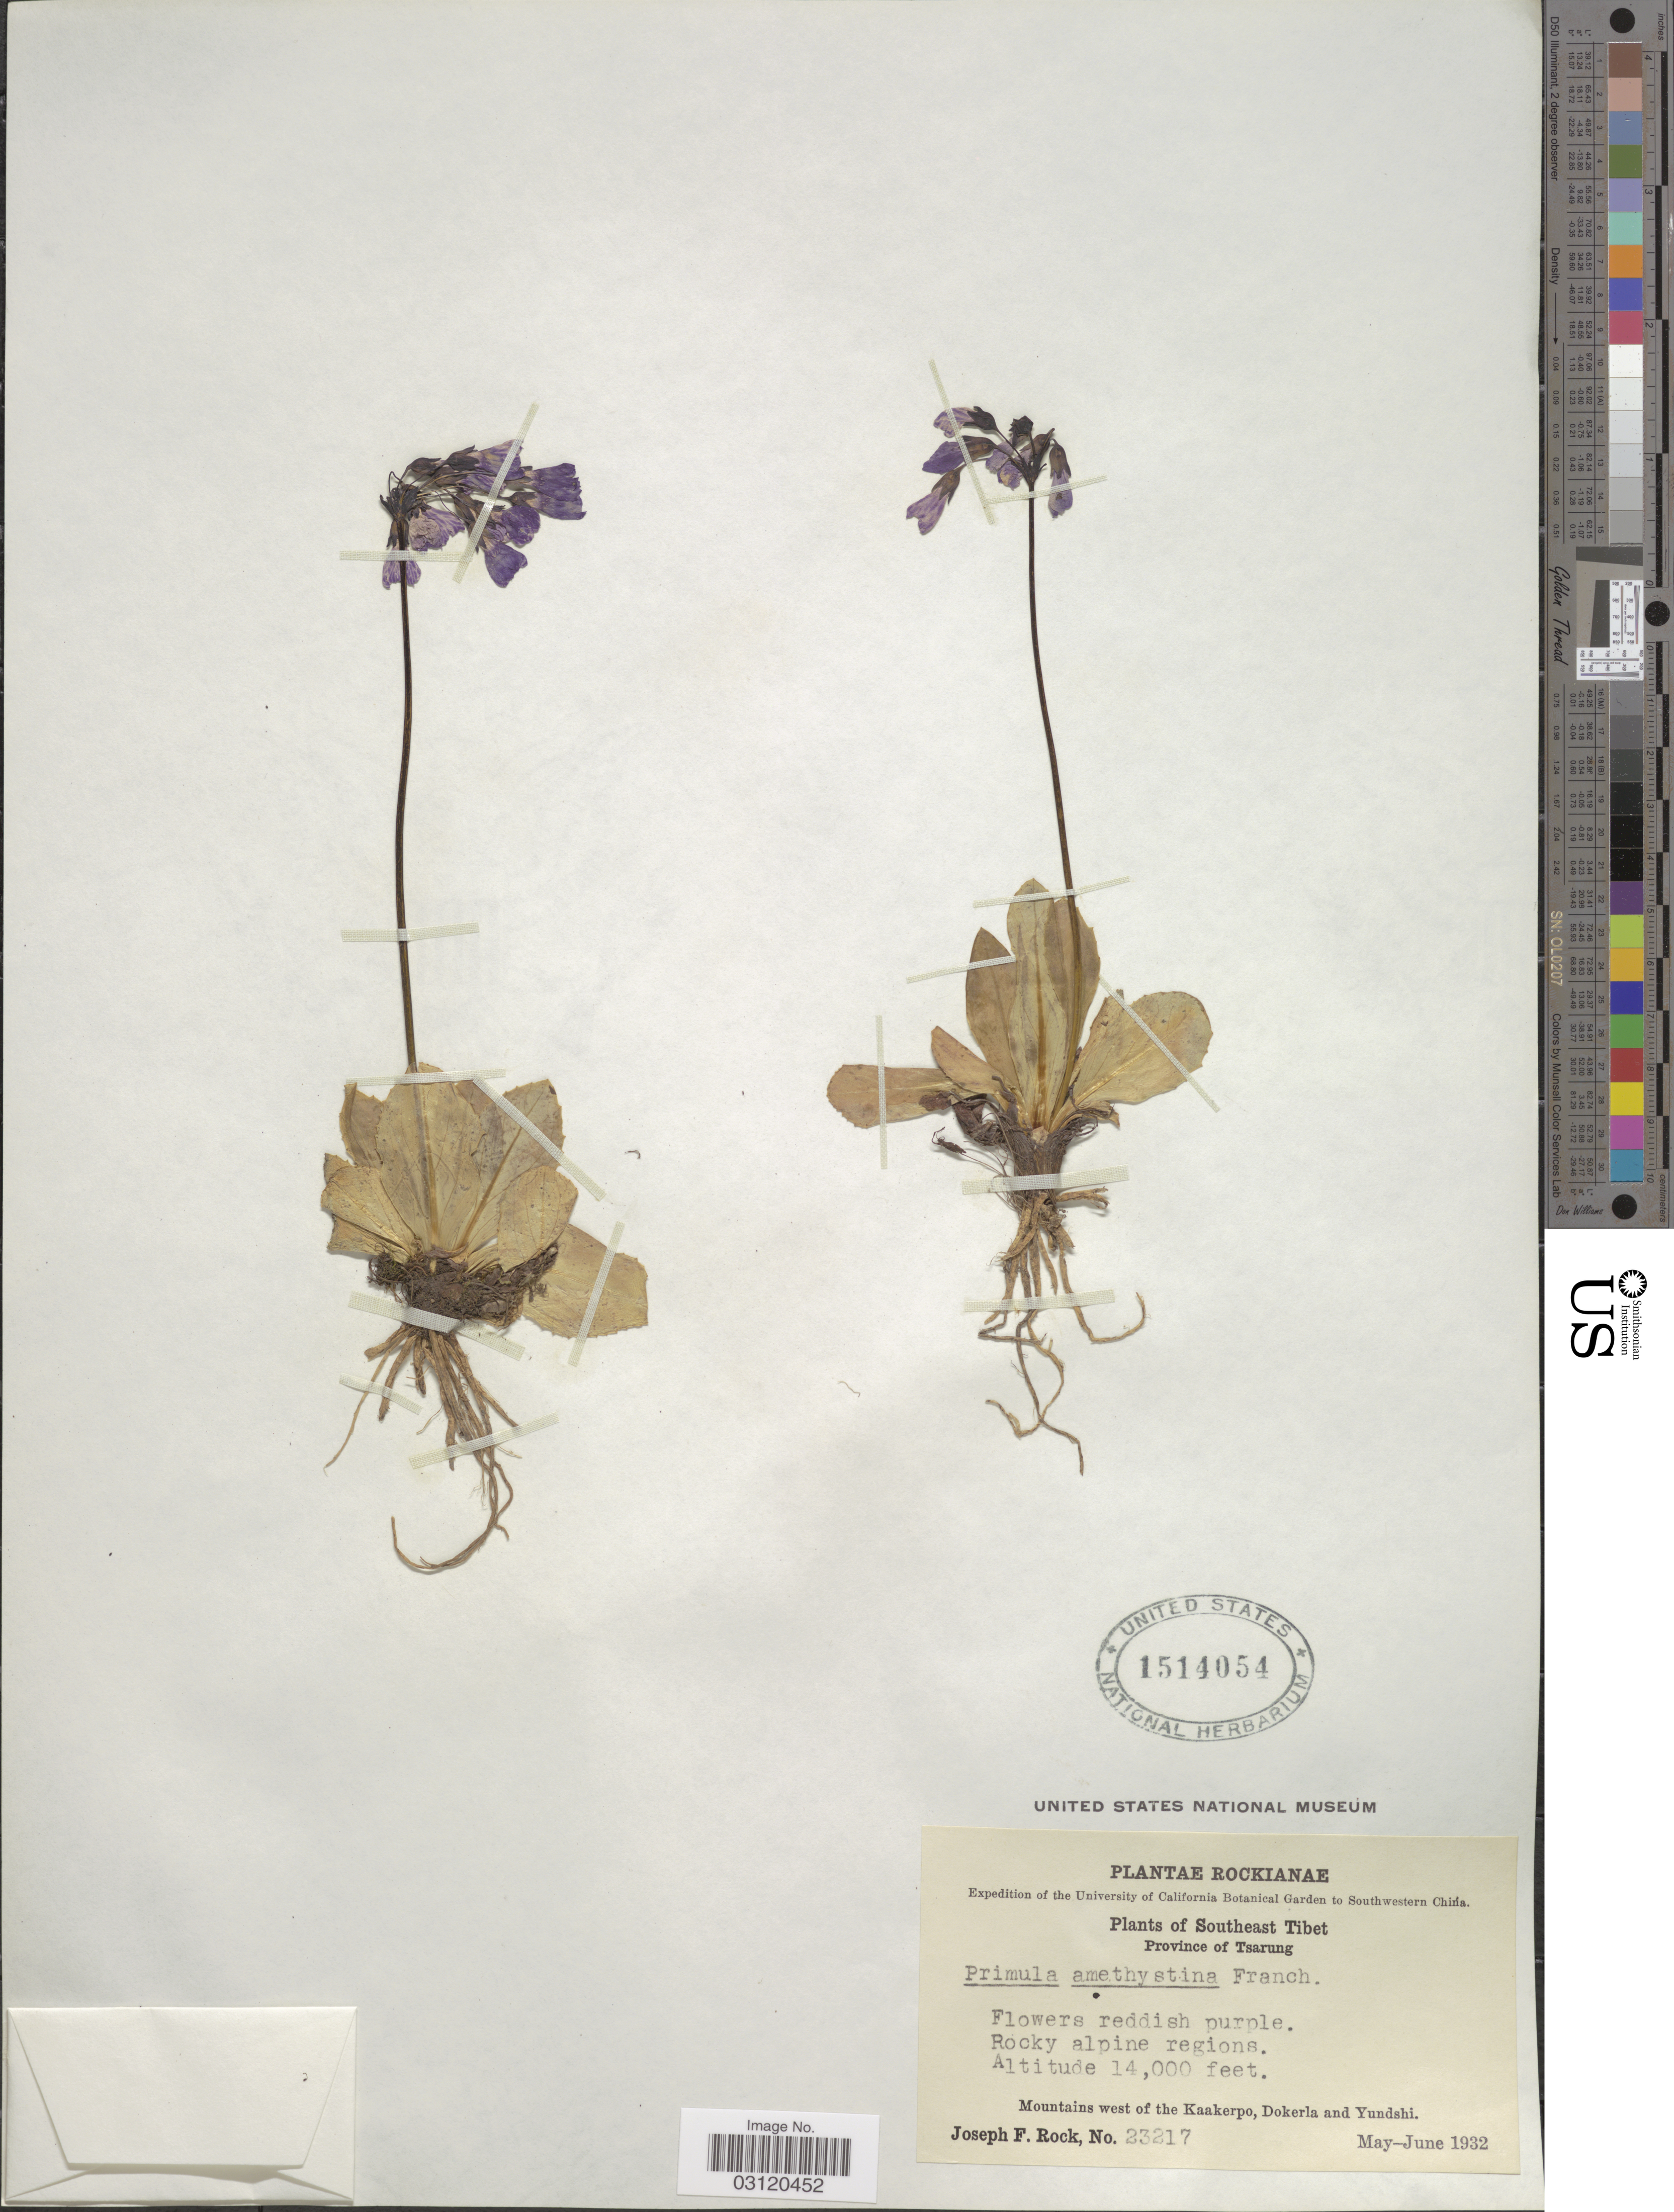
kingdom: Plantae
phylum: Tracheophyta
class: Magnoliopsida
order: Ericales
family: Primulaceae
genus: Primula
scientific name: Primula amethystina subsp. brevifolia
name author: (Forrest) W.W. Sm. & Forrest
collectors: J. F. Rock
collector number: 23217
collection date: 1932-05/1932-06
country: China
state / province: Xizang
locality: Southwestern China. Southeast Tibet. Province of Tsarung. Mountains west of the Kaakerpo, Dokerla and Yundshi.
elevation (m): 4267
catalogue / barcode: US 1514054